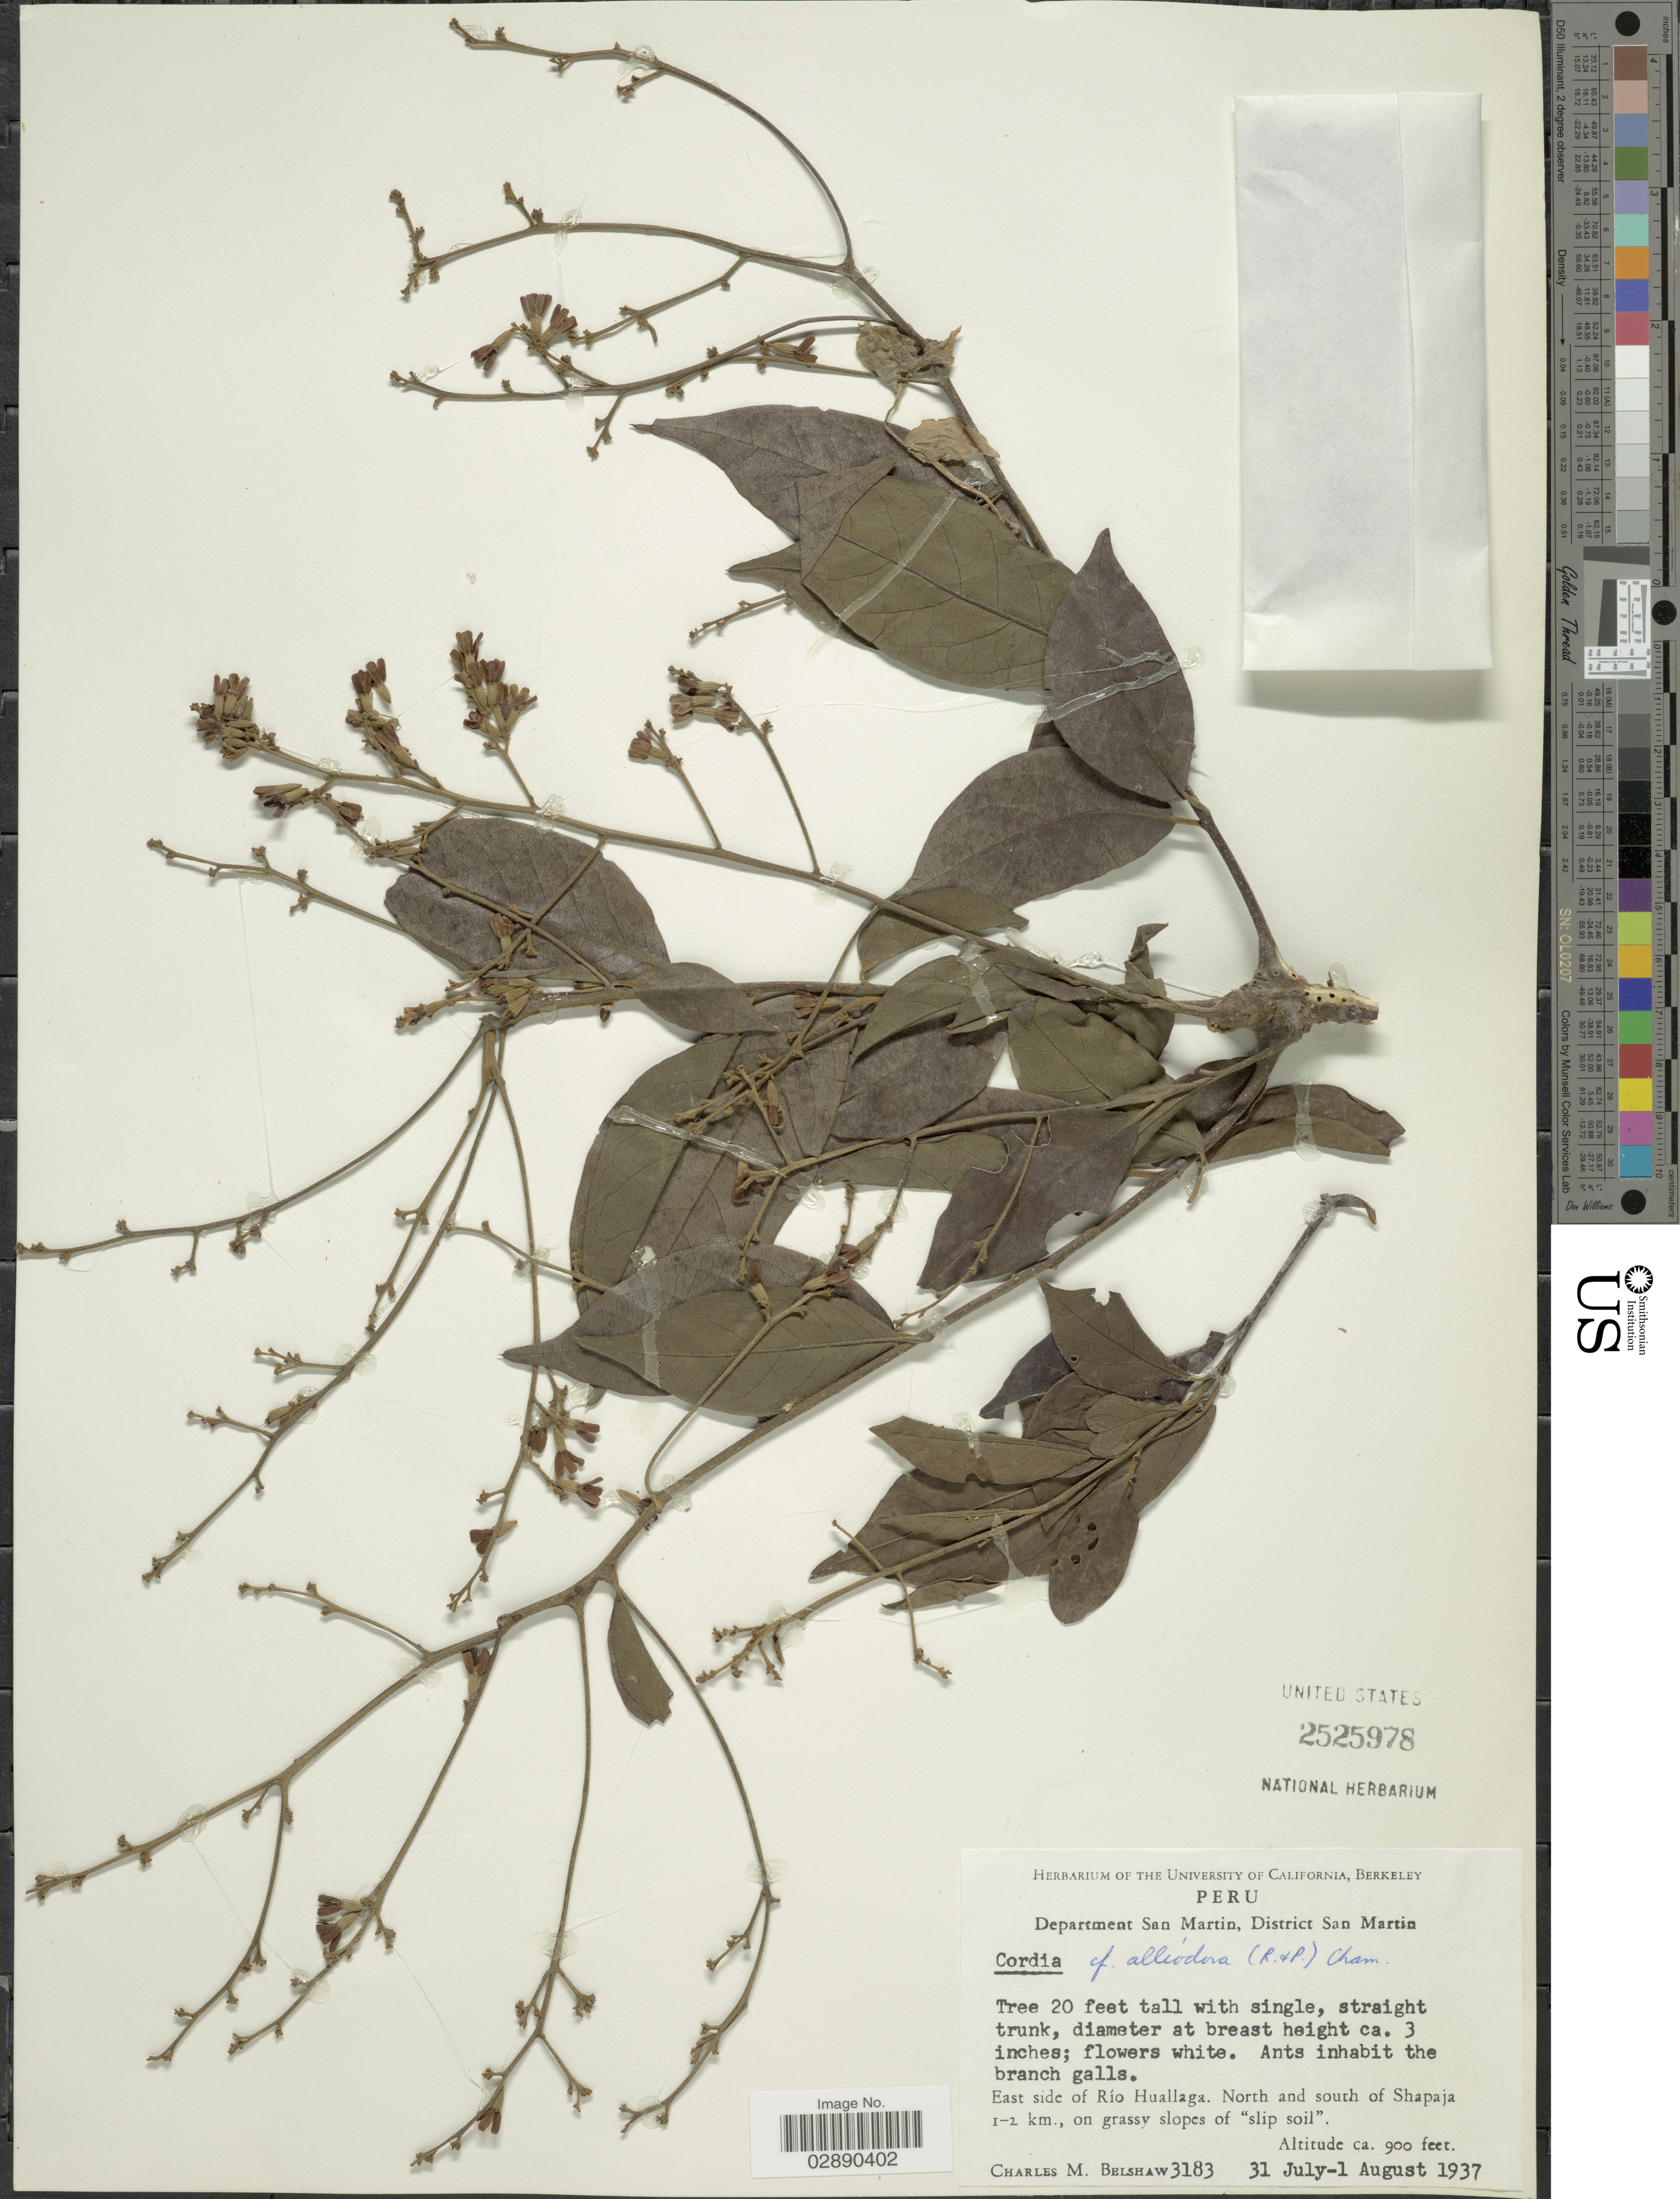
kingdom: Plantae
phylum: Tracheophyta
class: Magnoliopsida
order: Boraginales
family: Cordiaceae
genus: Cordia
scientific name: Cordia alliodora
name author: (Ruiz & Pav.) Oken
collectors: C. Shaw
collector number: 3183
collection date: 1937-07-31/1937-08-01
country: Peru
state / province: San Martín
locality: Department San Martin, District San Martin. East side of Río Huallaga. North and south of Shapaja 1-2 km., on grassy slopes of "slip soil".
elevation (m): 274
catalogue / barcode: US 2525978